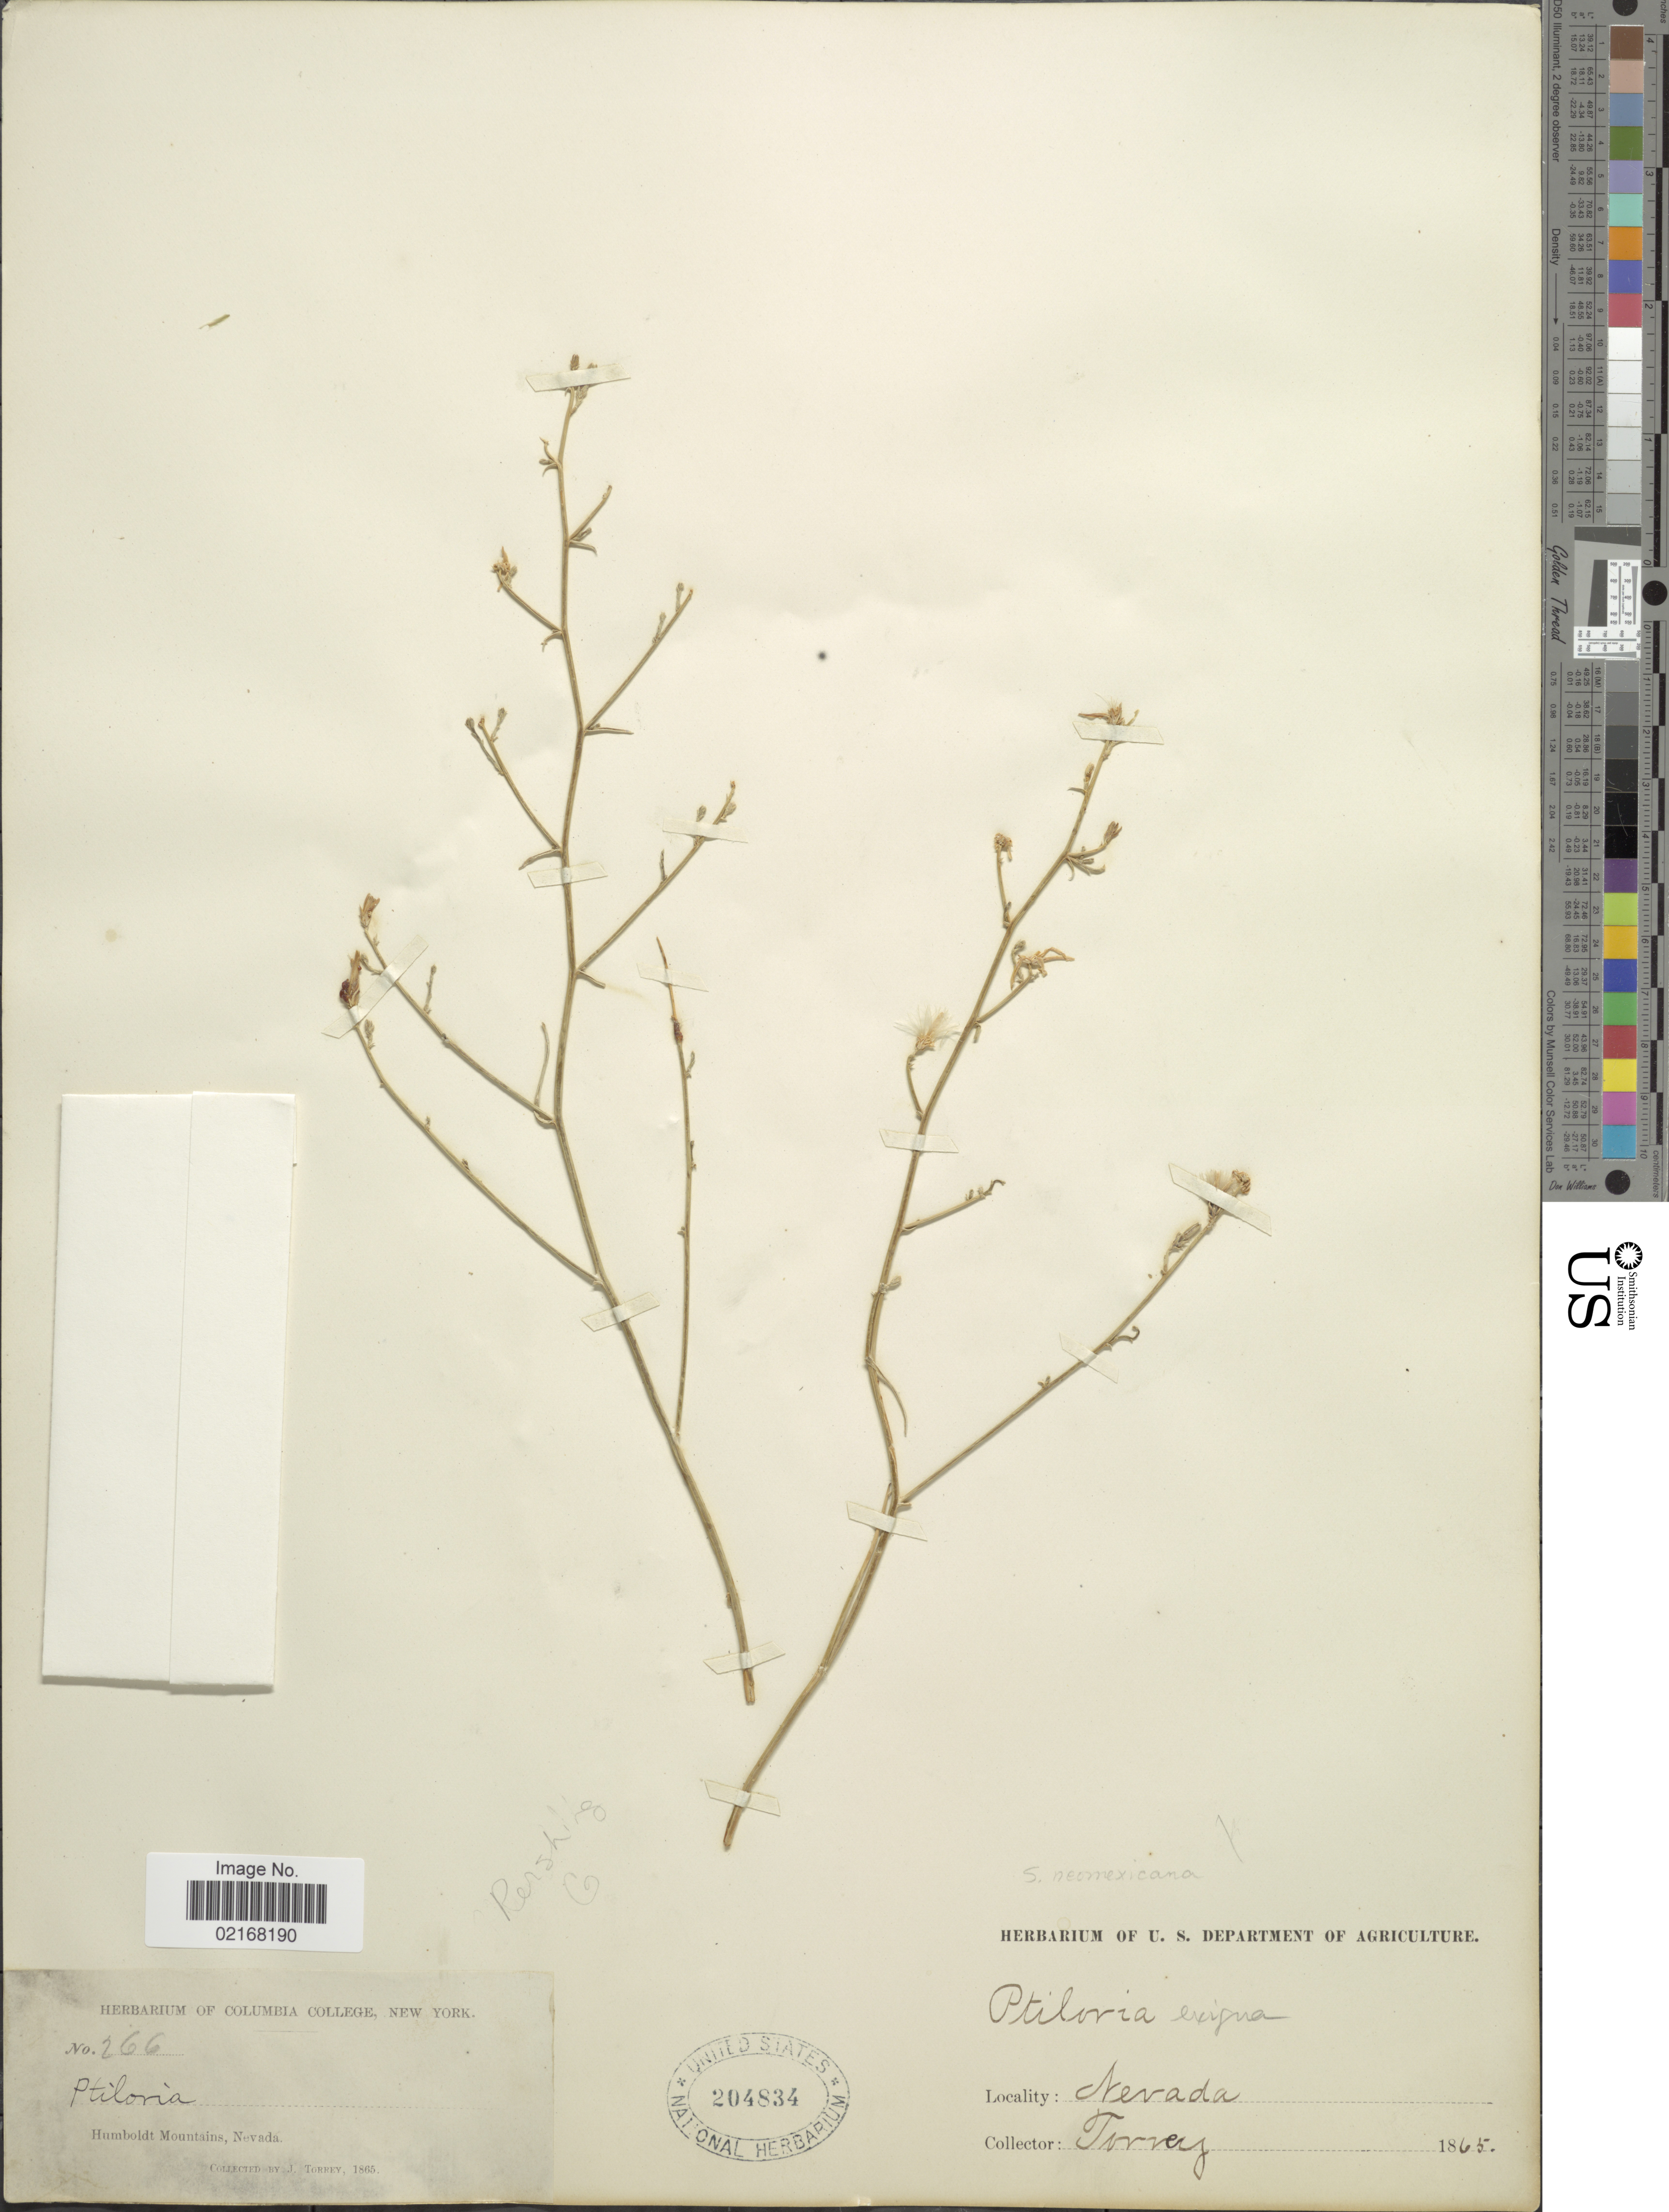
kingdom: Plantae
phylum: Tracheophyta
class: Magnoliopsida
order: Asterales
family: Asteraceae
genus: Stephanomeria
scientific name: Stephanomeria tenuifolia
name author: (Torr.) H.M. Hall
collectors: J. Torrey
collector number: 266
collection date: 1865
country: United States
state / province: Nevada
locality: Humboldt Mountains, Nevada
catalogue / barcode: US 204834